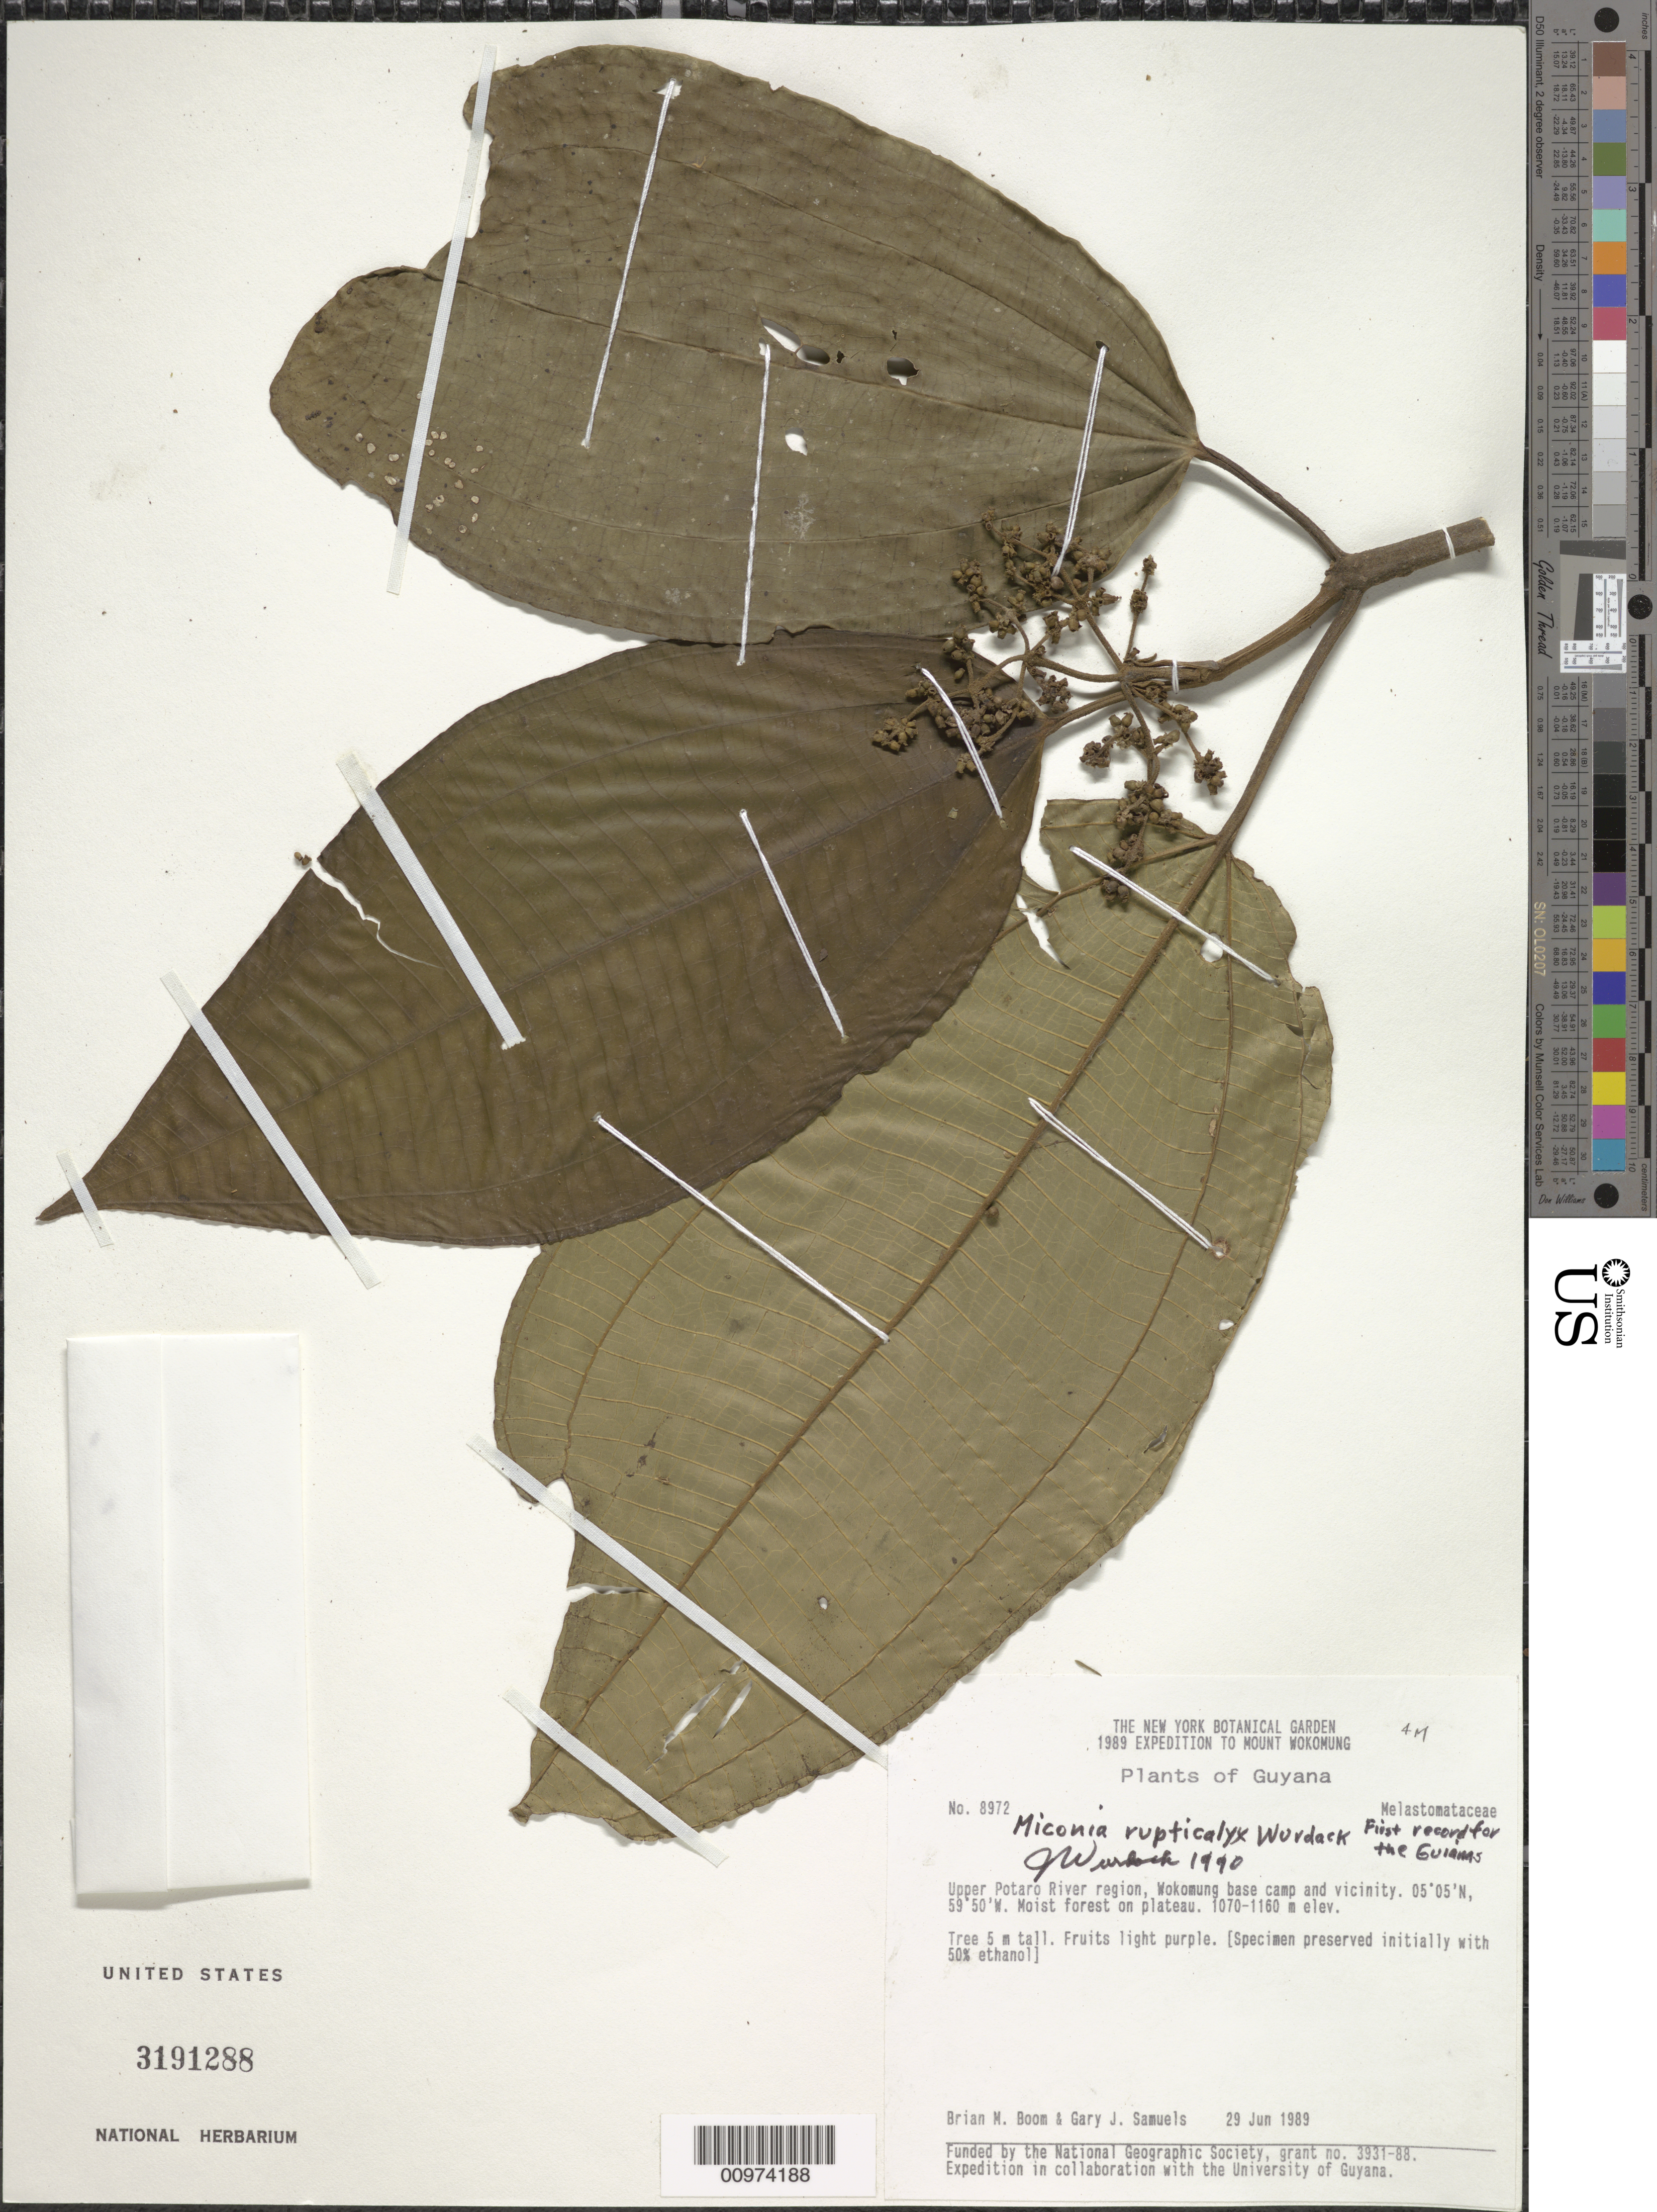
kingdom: Plantae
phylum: Tracheophyta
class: Magnoliopsida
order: Myrtales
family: Melastomataceae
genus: Miconia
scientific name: Miconia rupticalyx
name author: Wurdack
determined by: Wurdack, John J., (US), US (UNITED STATES)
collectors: B. M. Boom & G. Samuels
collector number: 8972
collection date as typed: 29-Jun-89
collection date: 1989-06-29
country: Guyana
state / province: Potaro-Siparuni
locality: Wokomung, base camp & vic., upper Potaro River region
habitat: Moist forest on plateau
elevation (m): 1070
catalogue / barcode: US 3191288